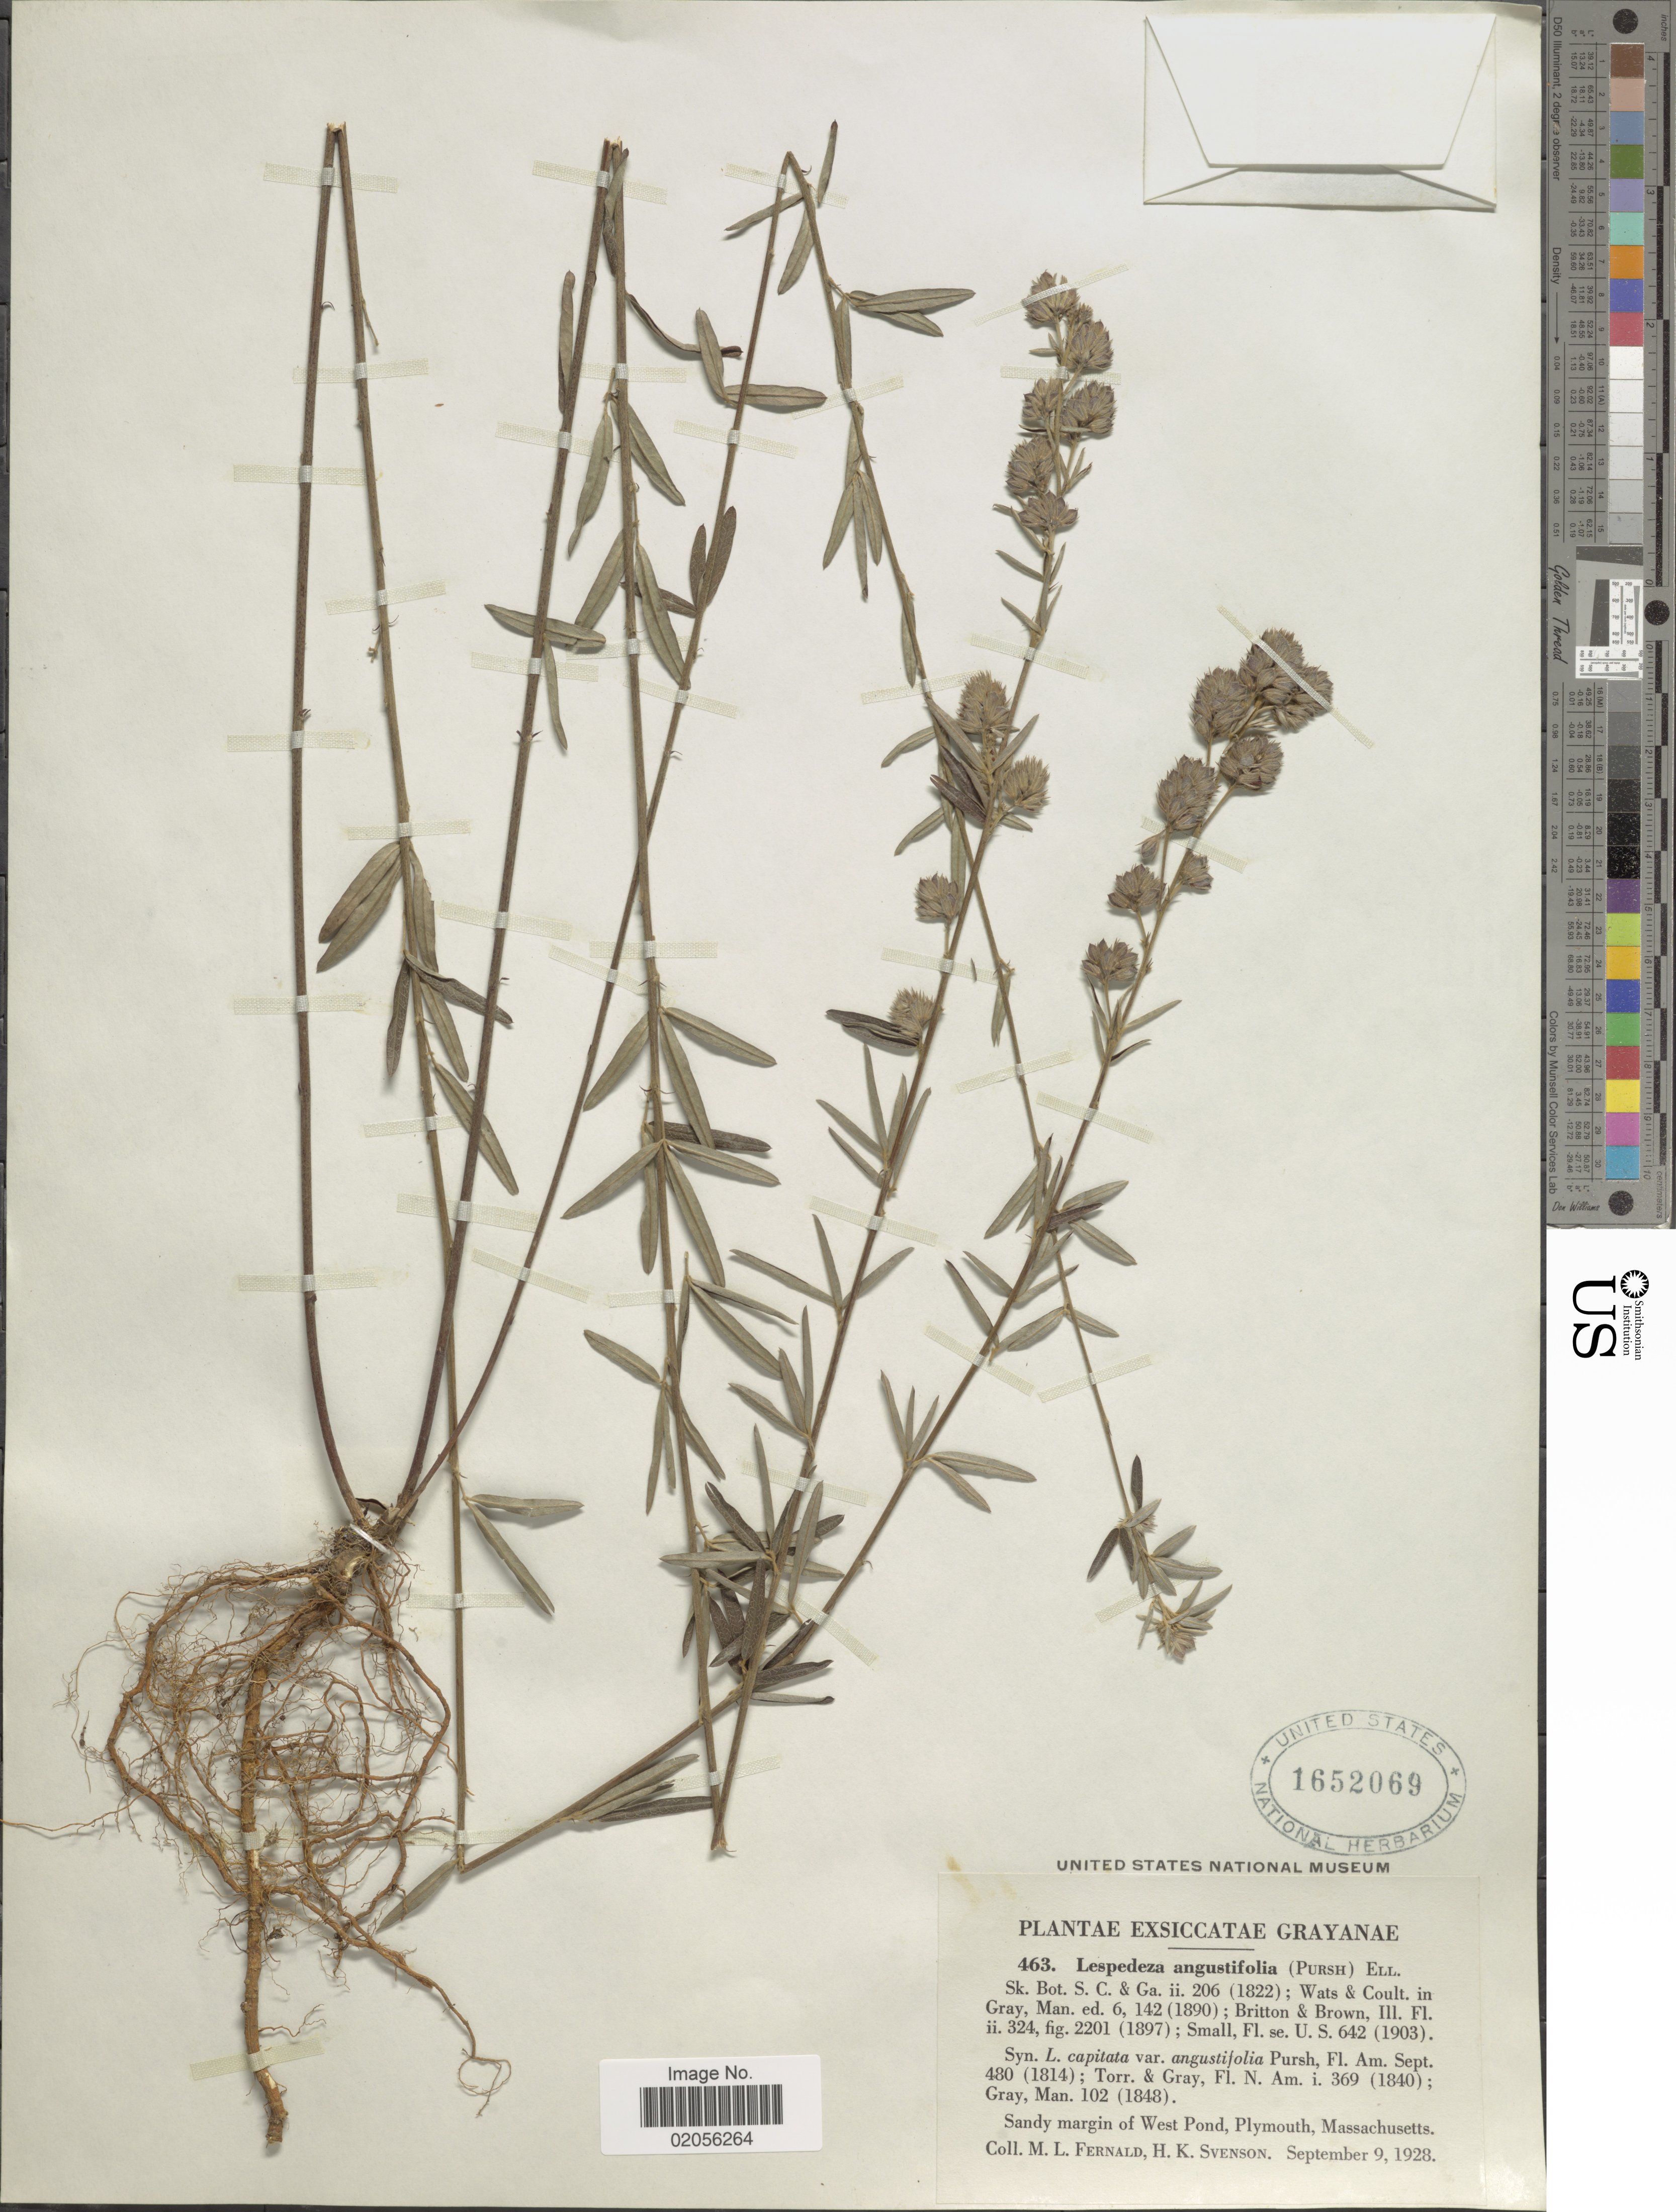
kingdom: Plantae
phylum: Tracheophyta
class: Magnoliopsida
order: Fabales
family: Fabaceae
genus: Lespedeza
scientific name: Lespedeza angustifolia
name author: (Pursh) Elliott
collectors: M. L. Fernald & H. K. Svenson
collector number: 463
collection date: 1928-09-09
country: United States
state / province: Massachusetts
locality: West Pond, Plymouth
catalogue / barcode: US 1652069